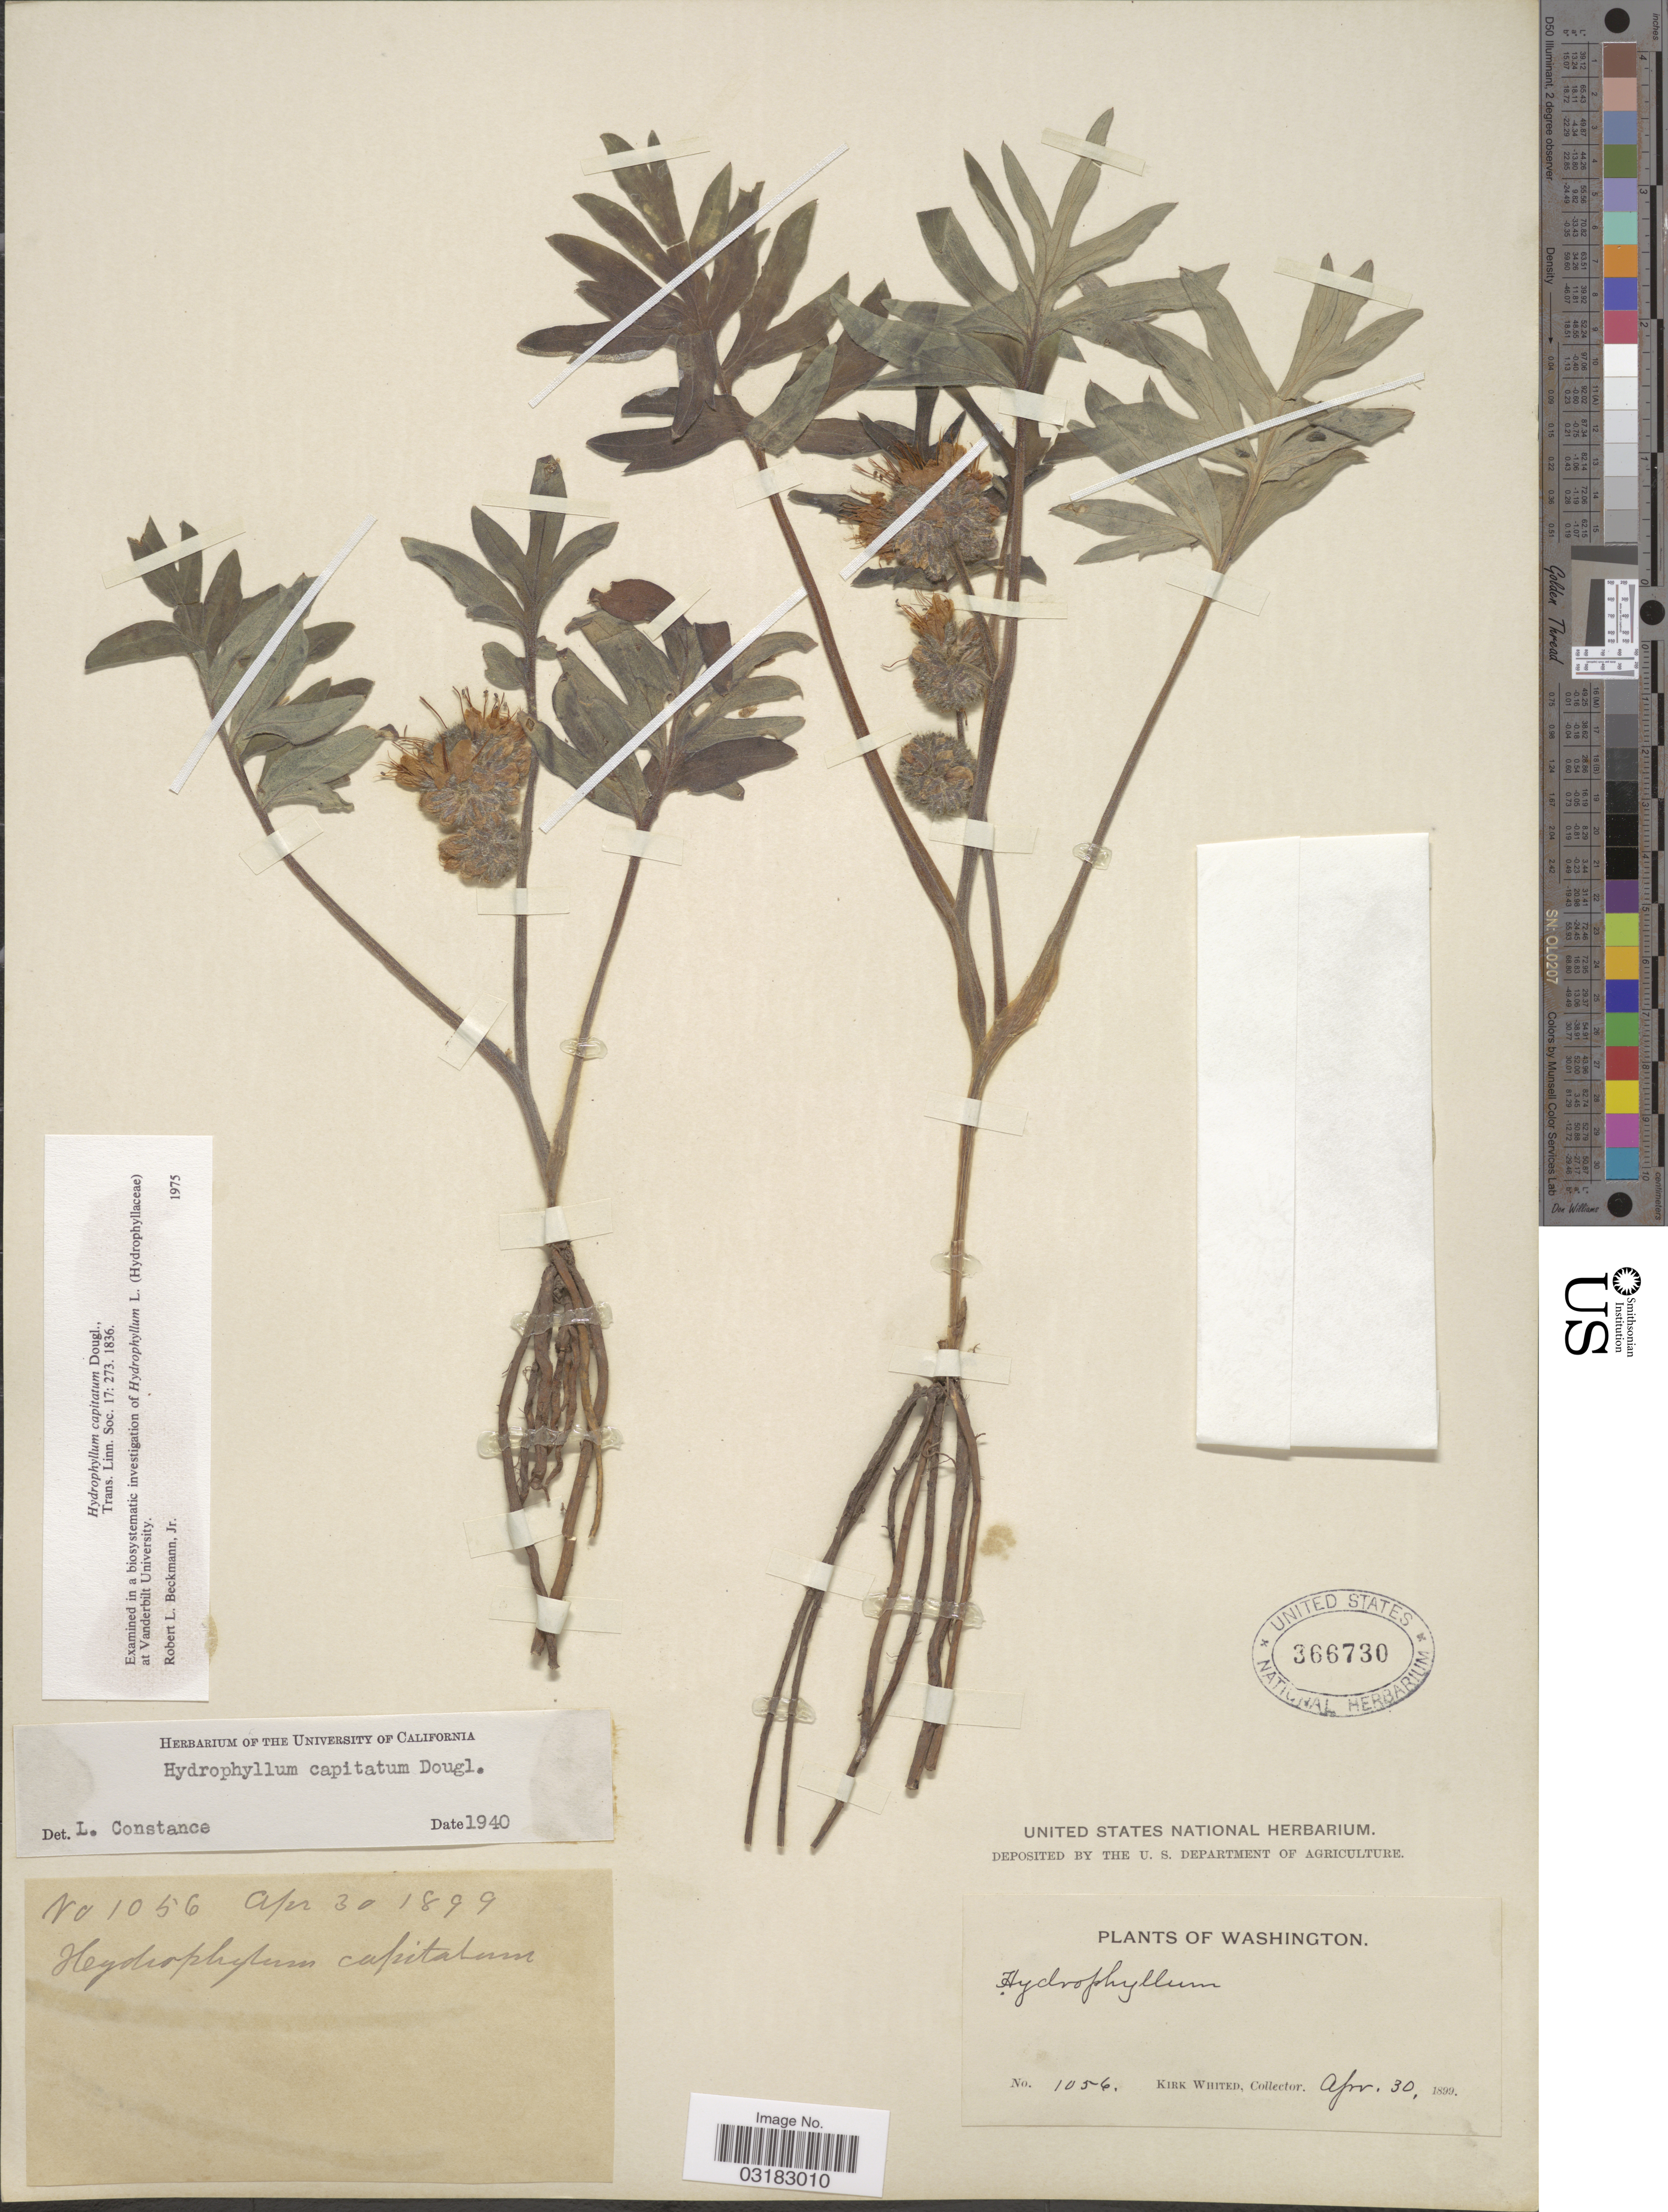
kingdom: Plantae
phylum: Tracheophyta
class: Magnoliopsida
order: Boraginales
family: Hydrophyllaceae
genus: Hydrophyllum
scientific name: Hydrophyllum capitatum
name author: Douglas ex Benth.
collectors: K. Whited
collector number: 1056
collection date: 1899-04-30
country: United States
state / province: Washington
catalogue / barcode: US 366730